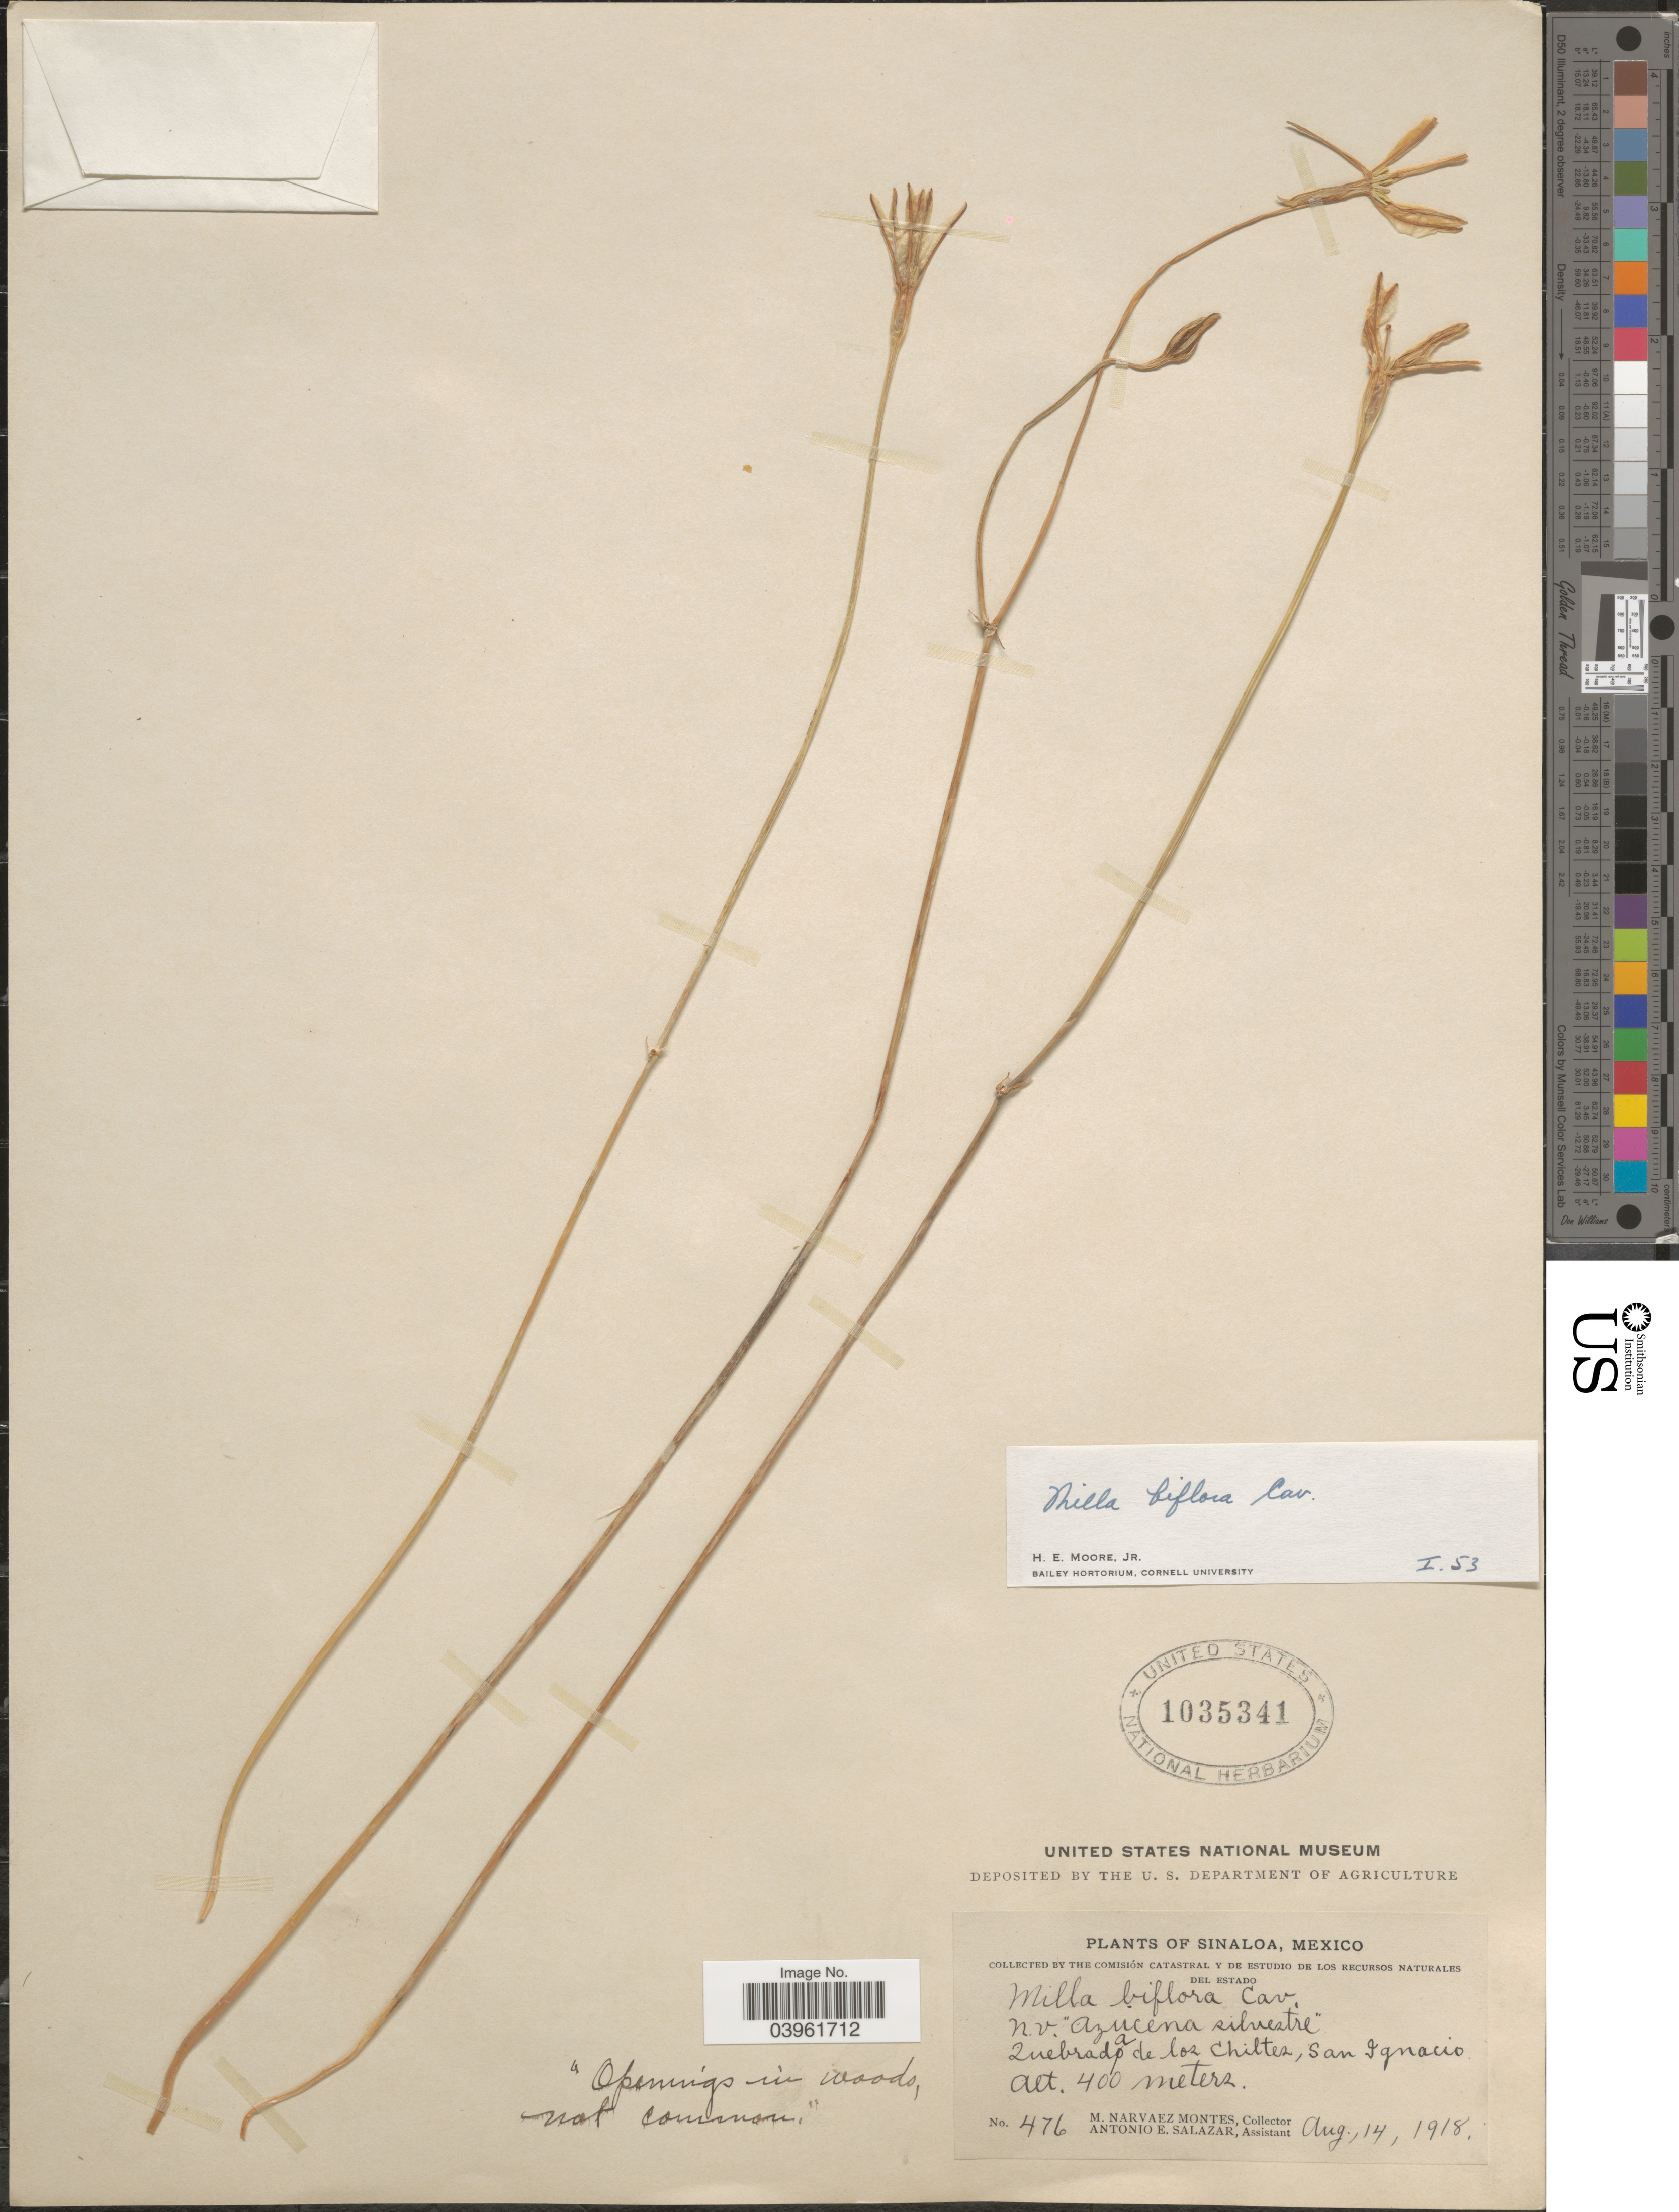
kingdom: Plantae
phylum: Tracheophyta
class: Liliopsida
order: Asparagales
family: Asparagaceae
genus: Milla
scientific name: Milla biflora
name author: Cav.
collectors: M. Narvaez-Montes & A. E. Salazar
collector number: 476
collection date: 1918-08-14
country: Mexico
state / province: Sinaloa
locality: Quebrada de los Chiltes, San Ignacio.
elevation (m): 400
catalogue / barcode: US 1035341